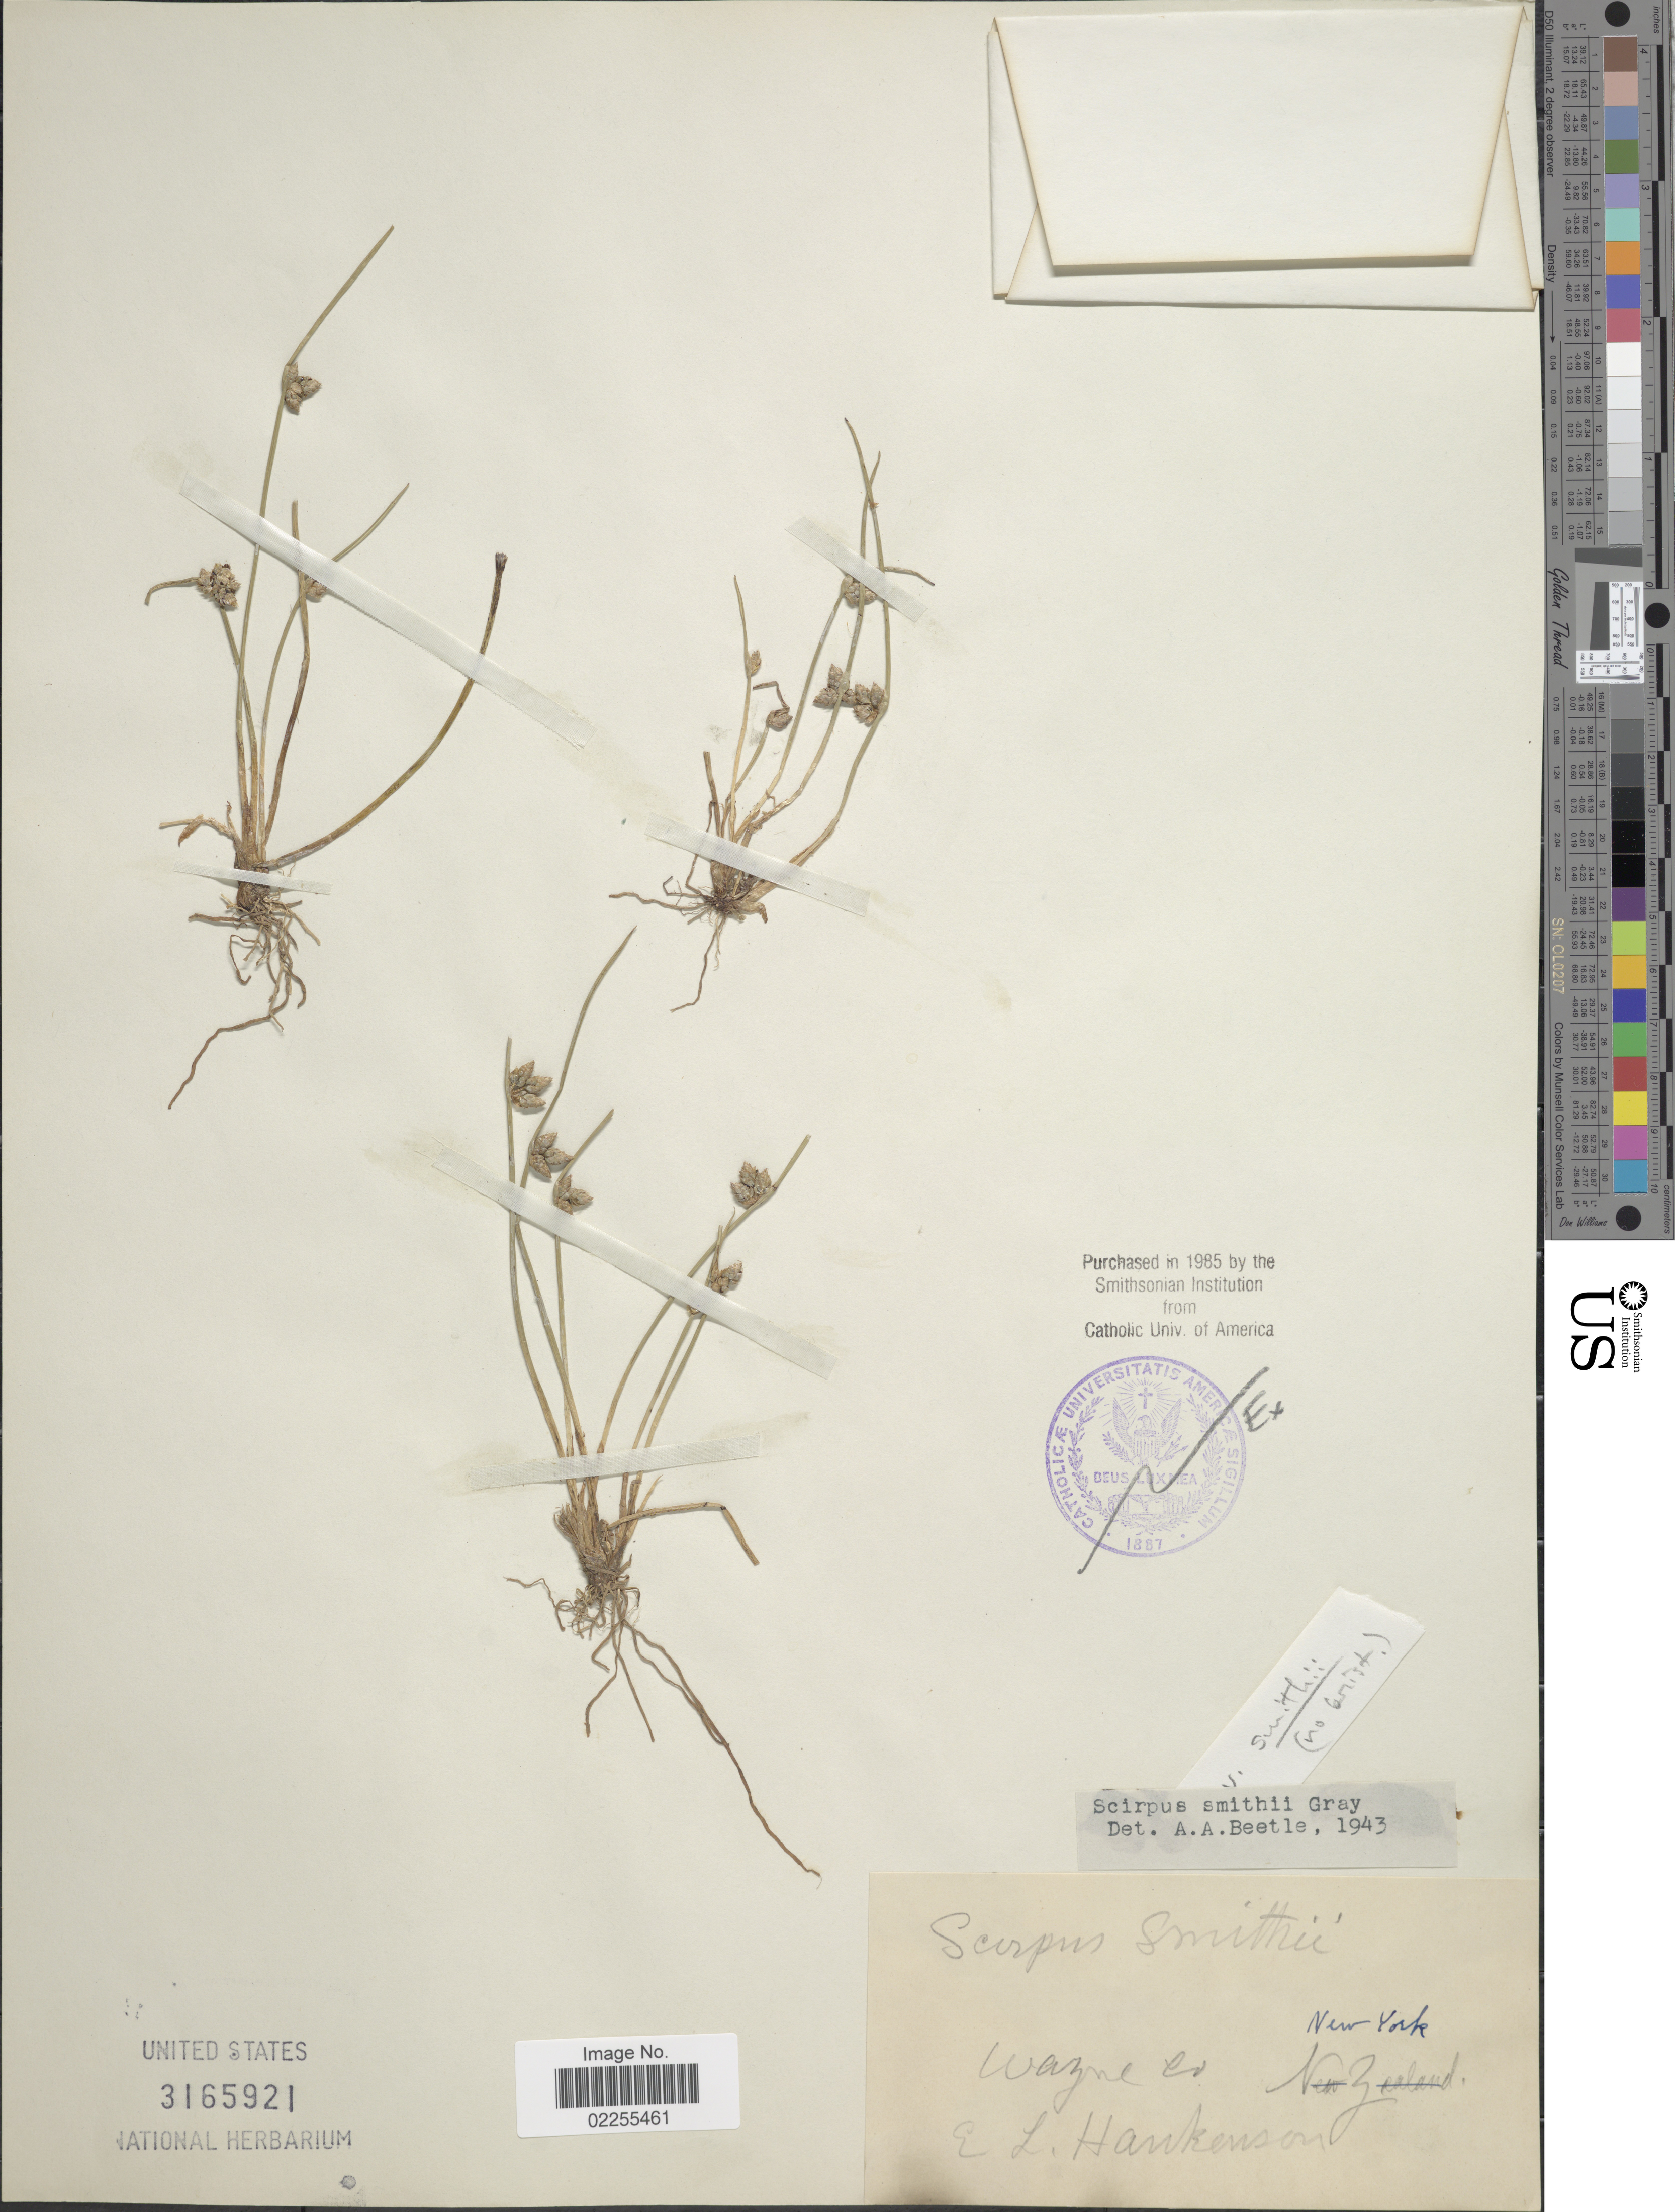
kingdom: Plantae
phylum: Tracheophyta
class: Liliopsida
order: Poales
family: Cyperaceae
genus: Schoenoplectus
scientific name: Schoenoplectus smithii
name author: (A. Gray) Soják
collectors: E. Hankenson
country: United States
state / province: New York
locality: Wayne Co.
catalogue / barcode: US 3165921